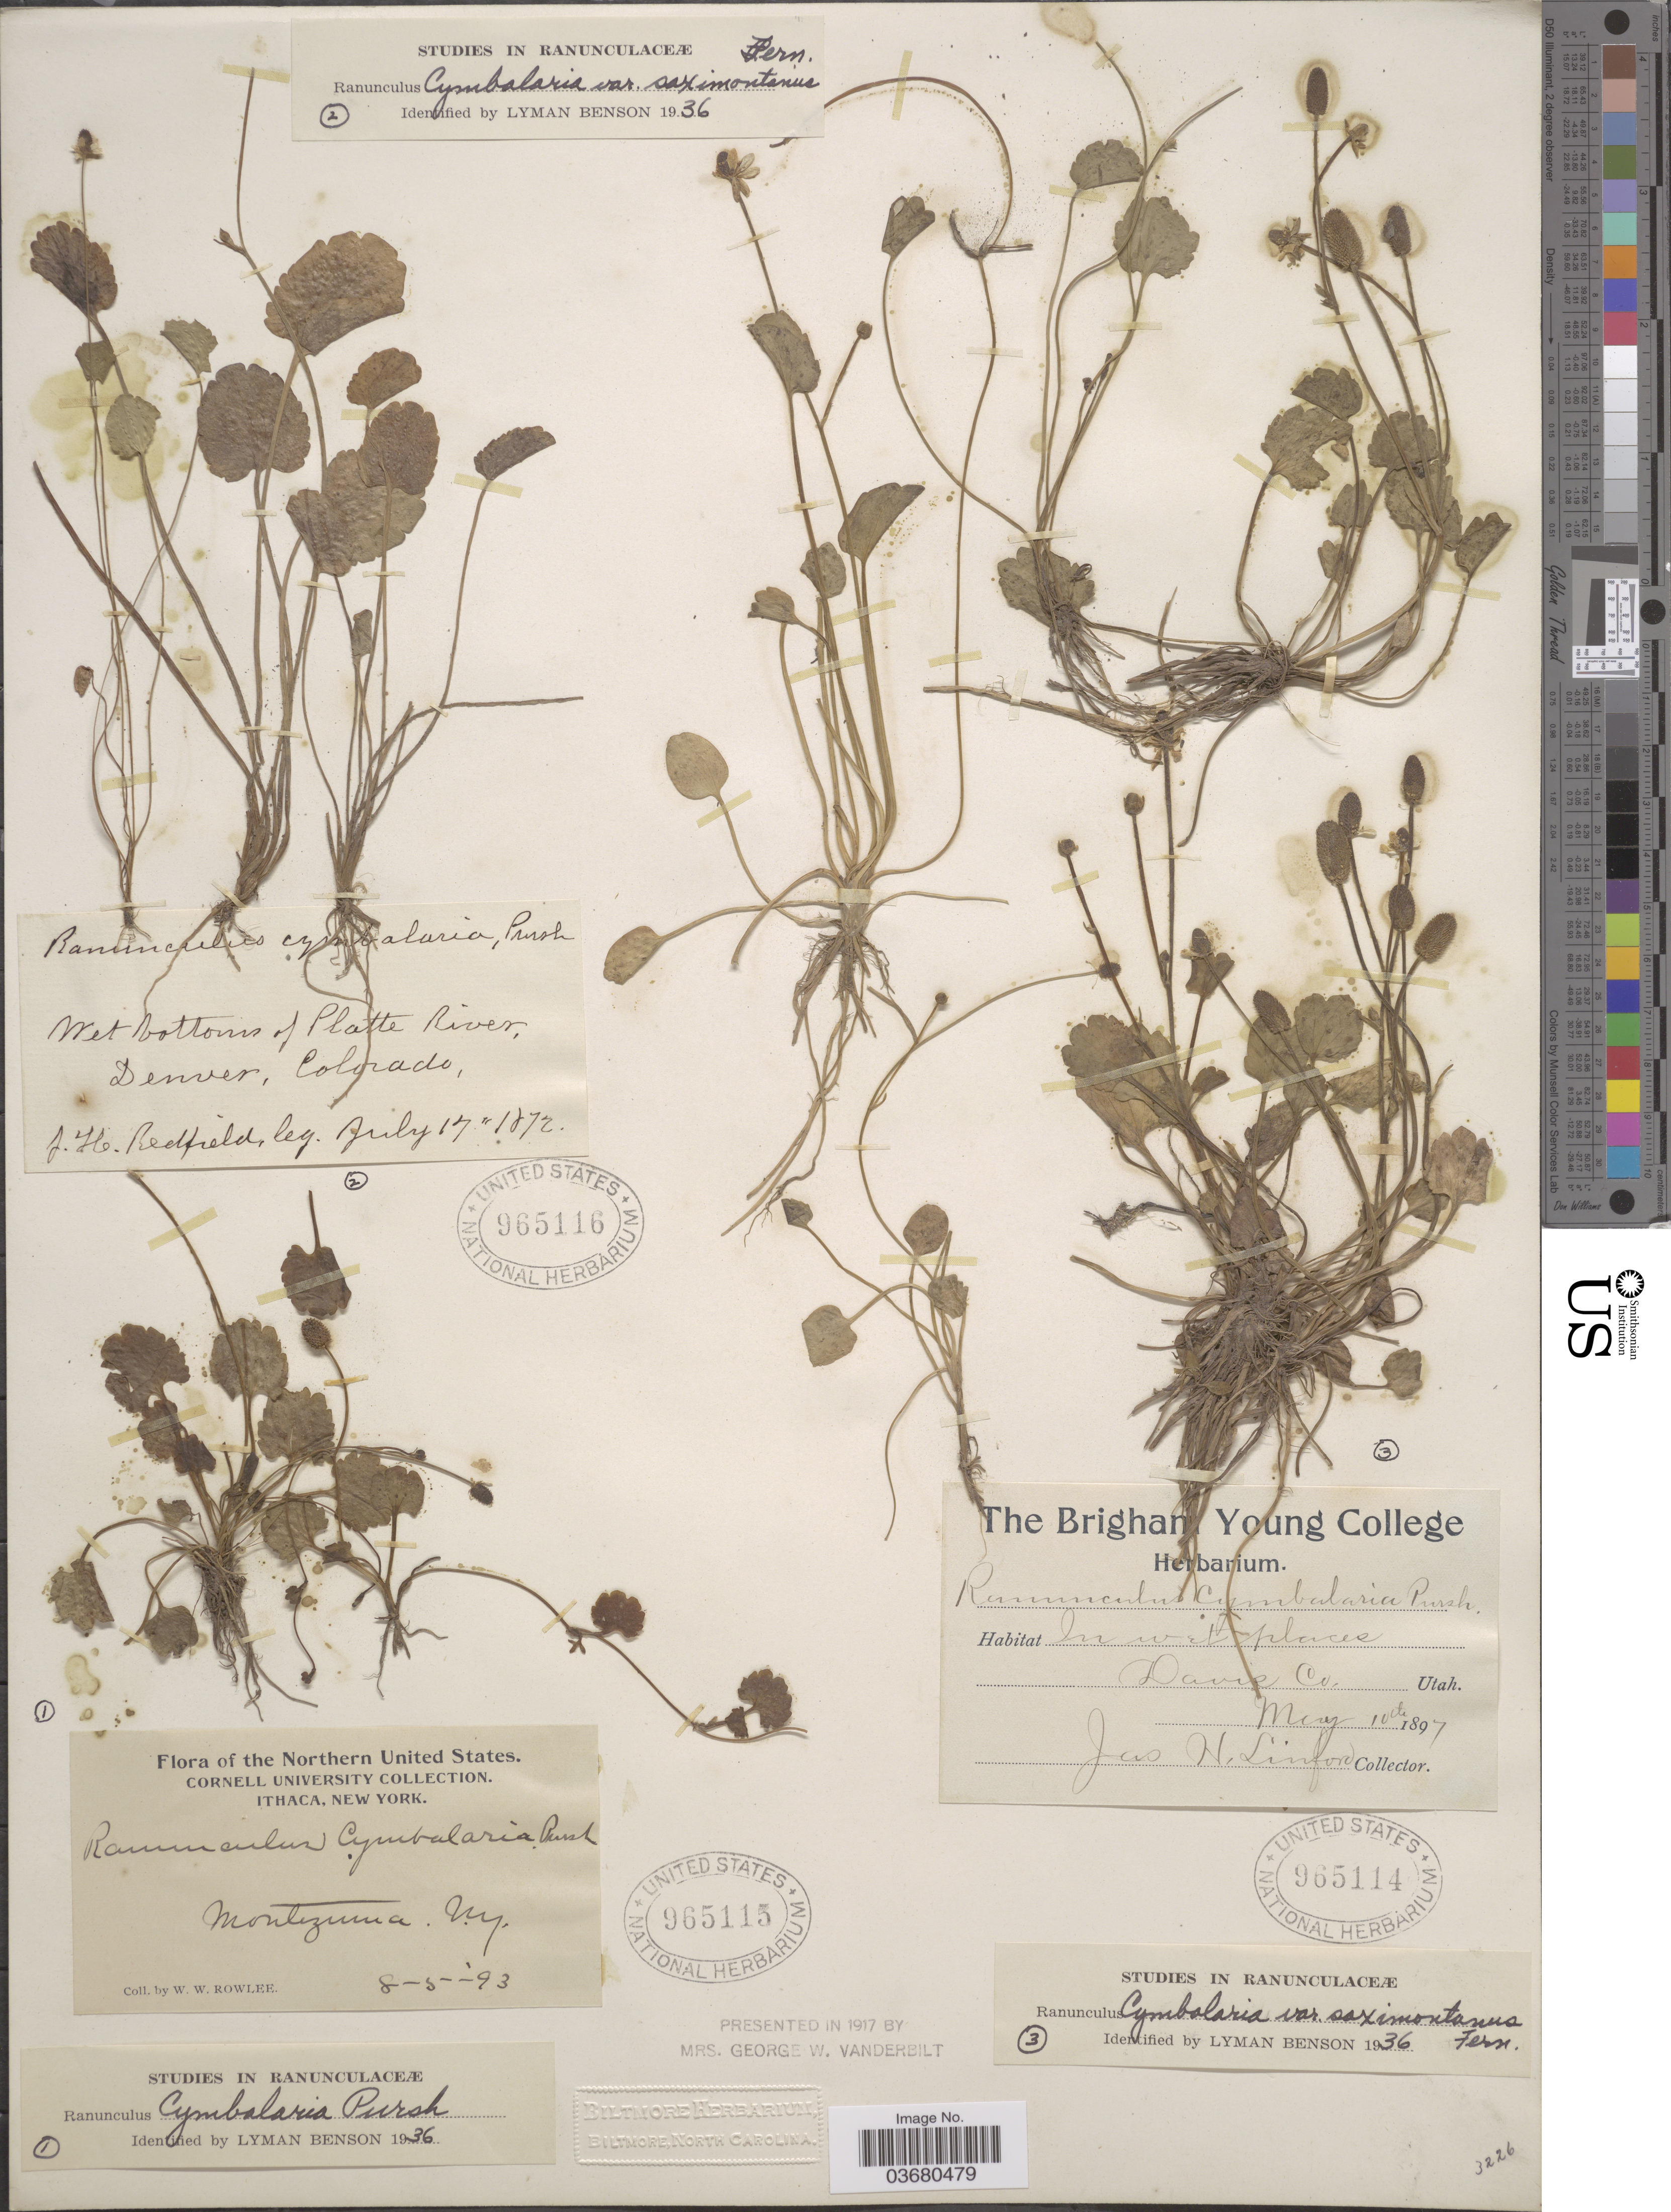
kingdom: Plantae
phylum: Tracheophyta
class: Magnoliopsida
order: Ranunculales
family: Ranunculaceae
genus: Halerpestes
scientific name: Halerpestes cymbalaria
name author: (Pursh) Greene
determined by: Strong, M. T., (US), Smithsonian Institution - National Museum of Natural History (UNITED STATES)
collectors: J. Redfield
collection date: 1872-07-17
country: United States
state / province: Colorado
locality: Wet bottoms of Platte River, Denver.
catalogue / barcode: US 965116-2